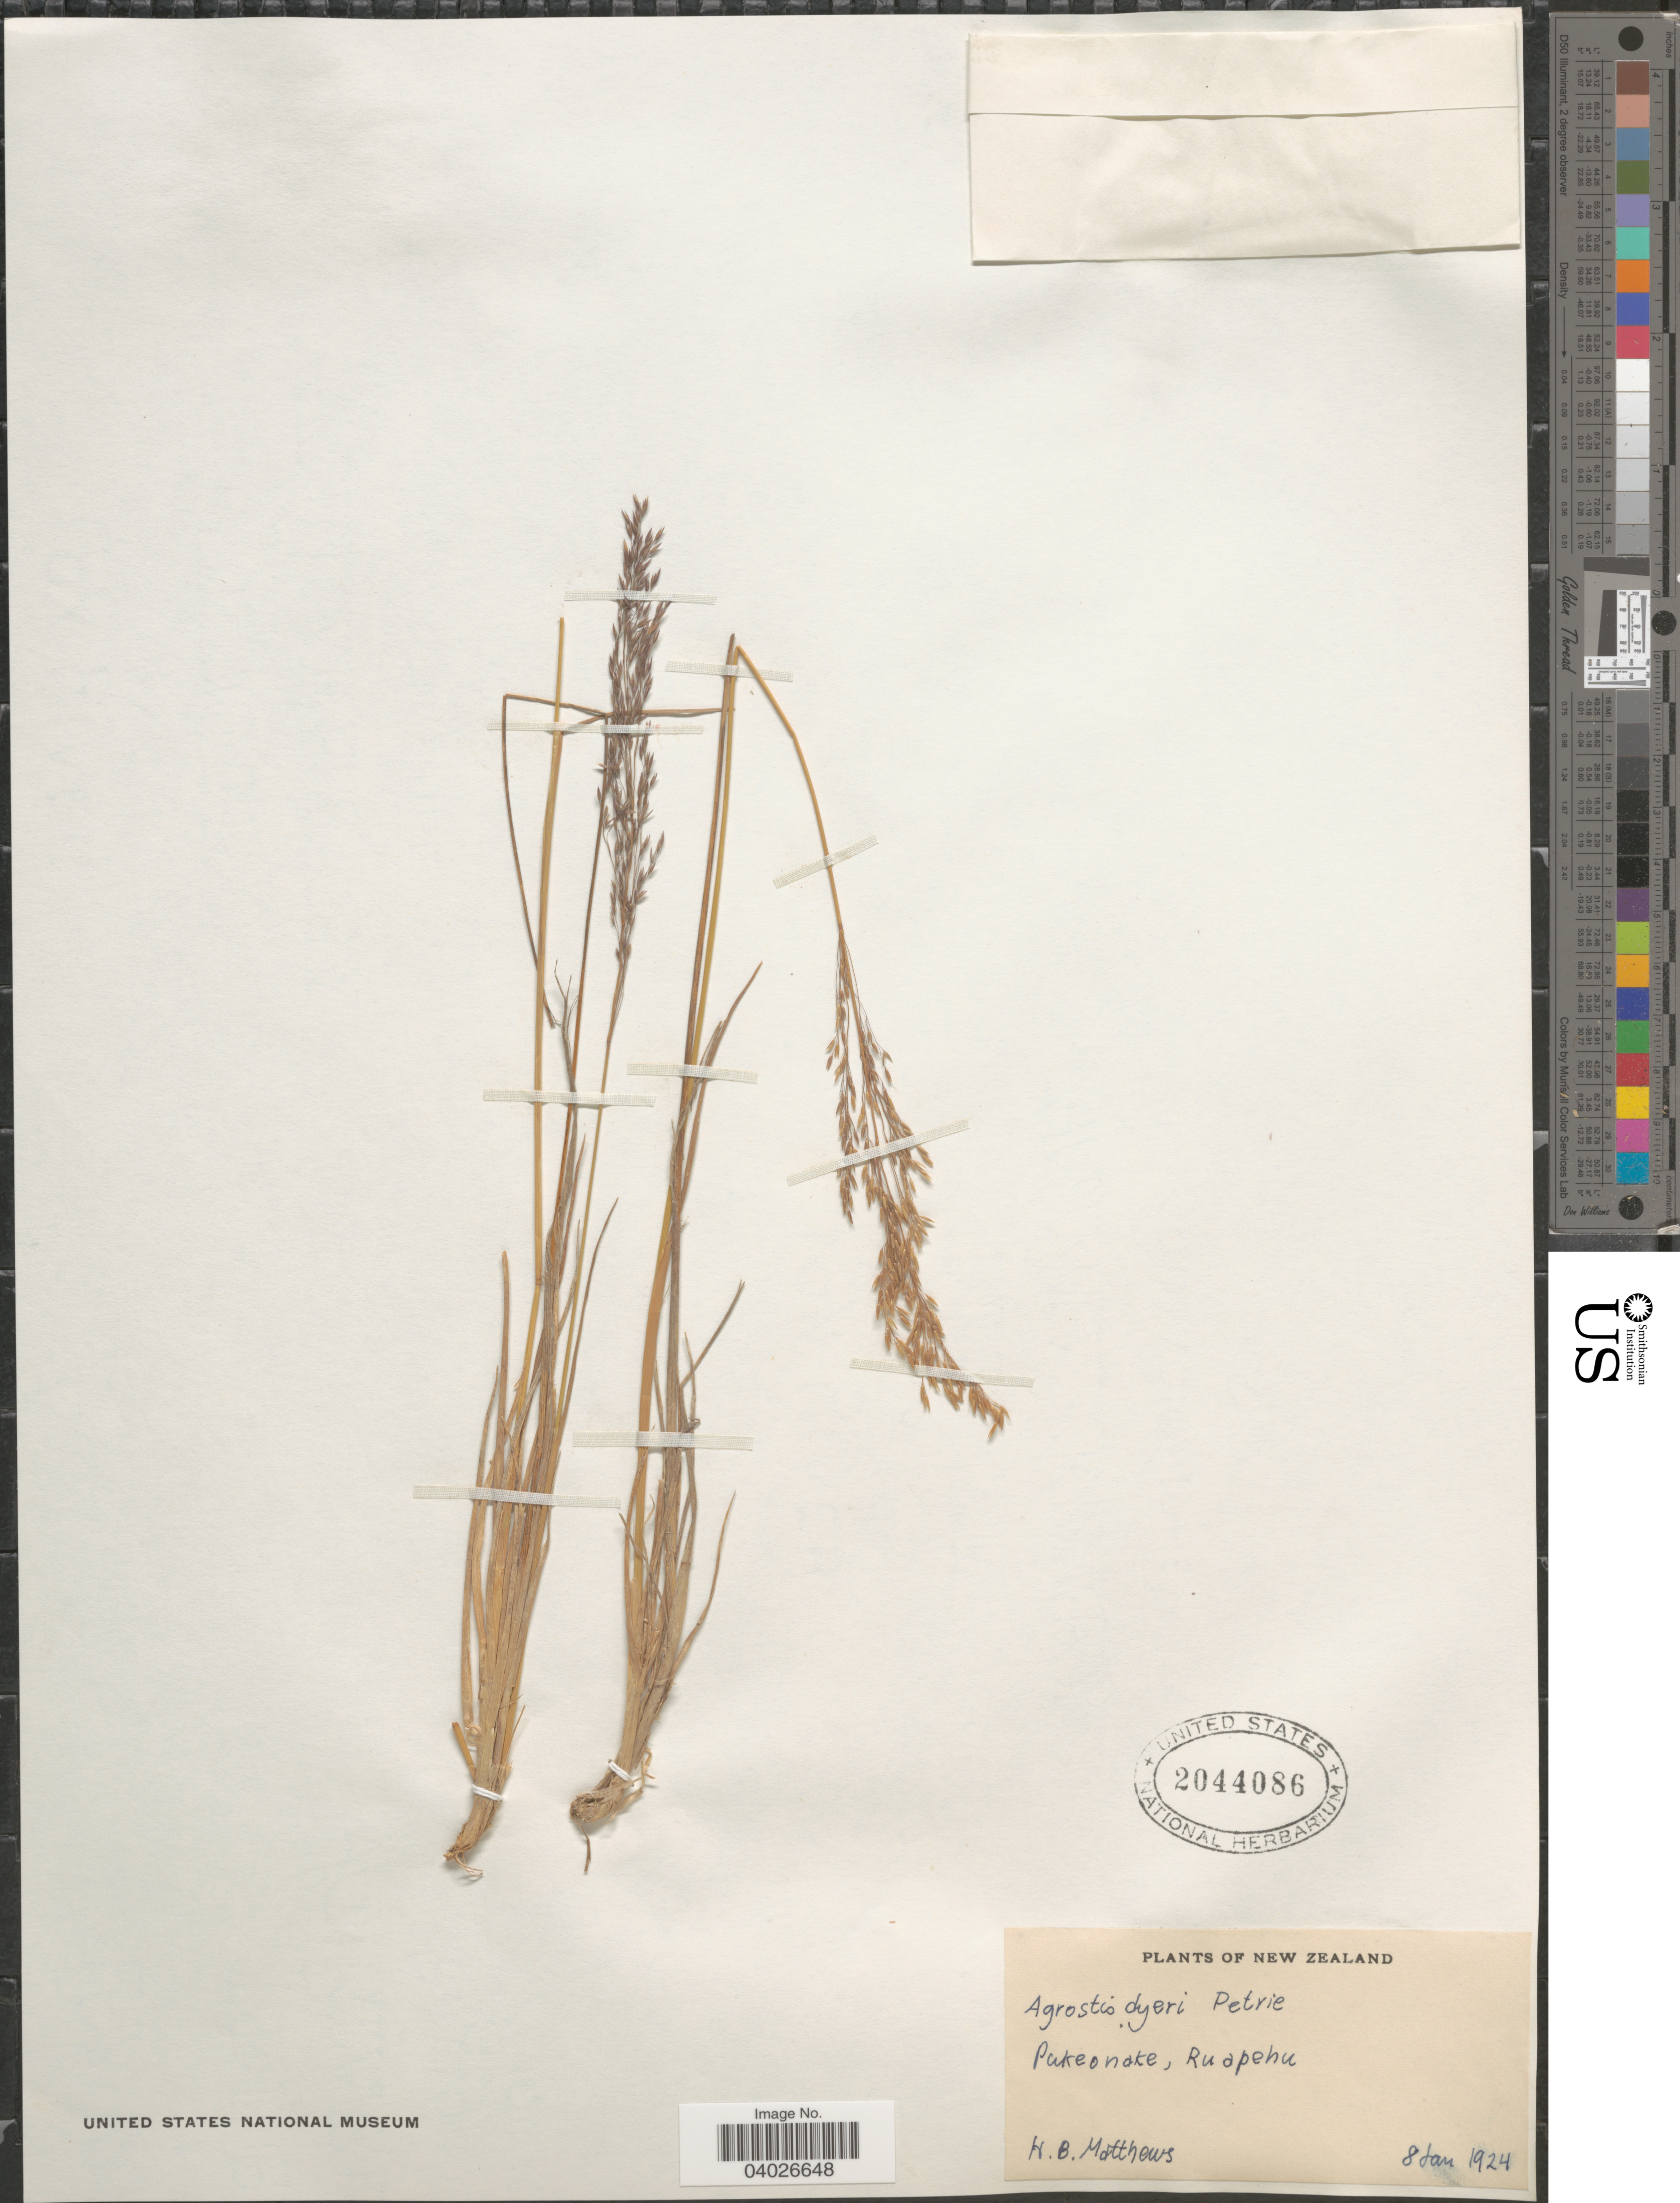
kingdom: Plantae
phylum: Tracheophyta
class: Liliopsida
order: Poales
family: Poaceae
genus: Agrostis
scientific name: Agrostis dyeri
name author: Petrie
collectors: H. B. Matthews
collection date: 1924-01-08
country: New Zealand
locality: Pukeonake, Ruapehu.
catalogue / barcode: US 2044086